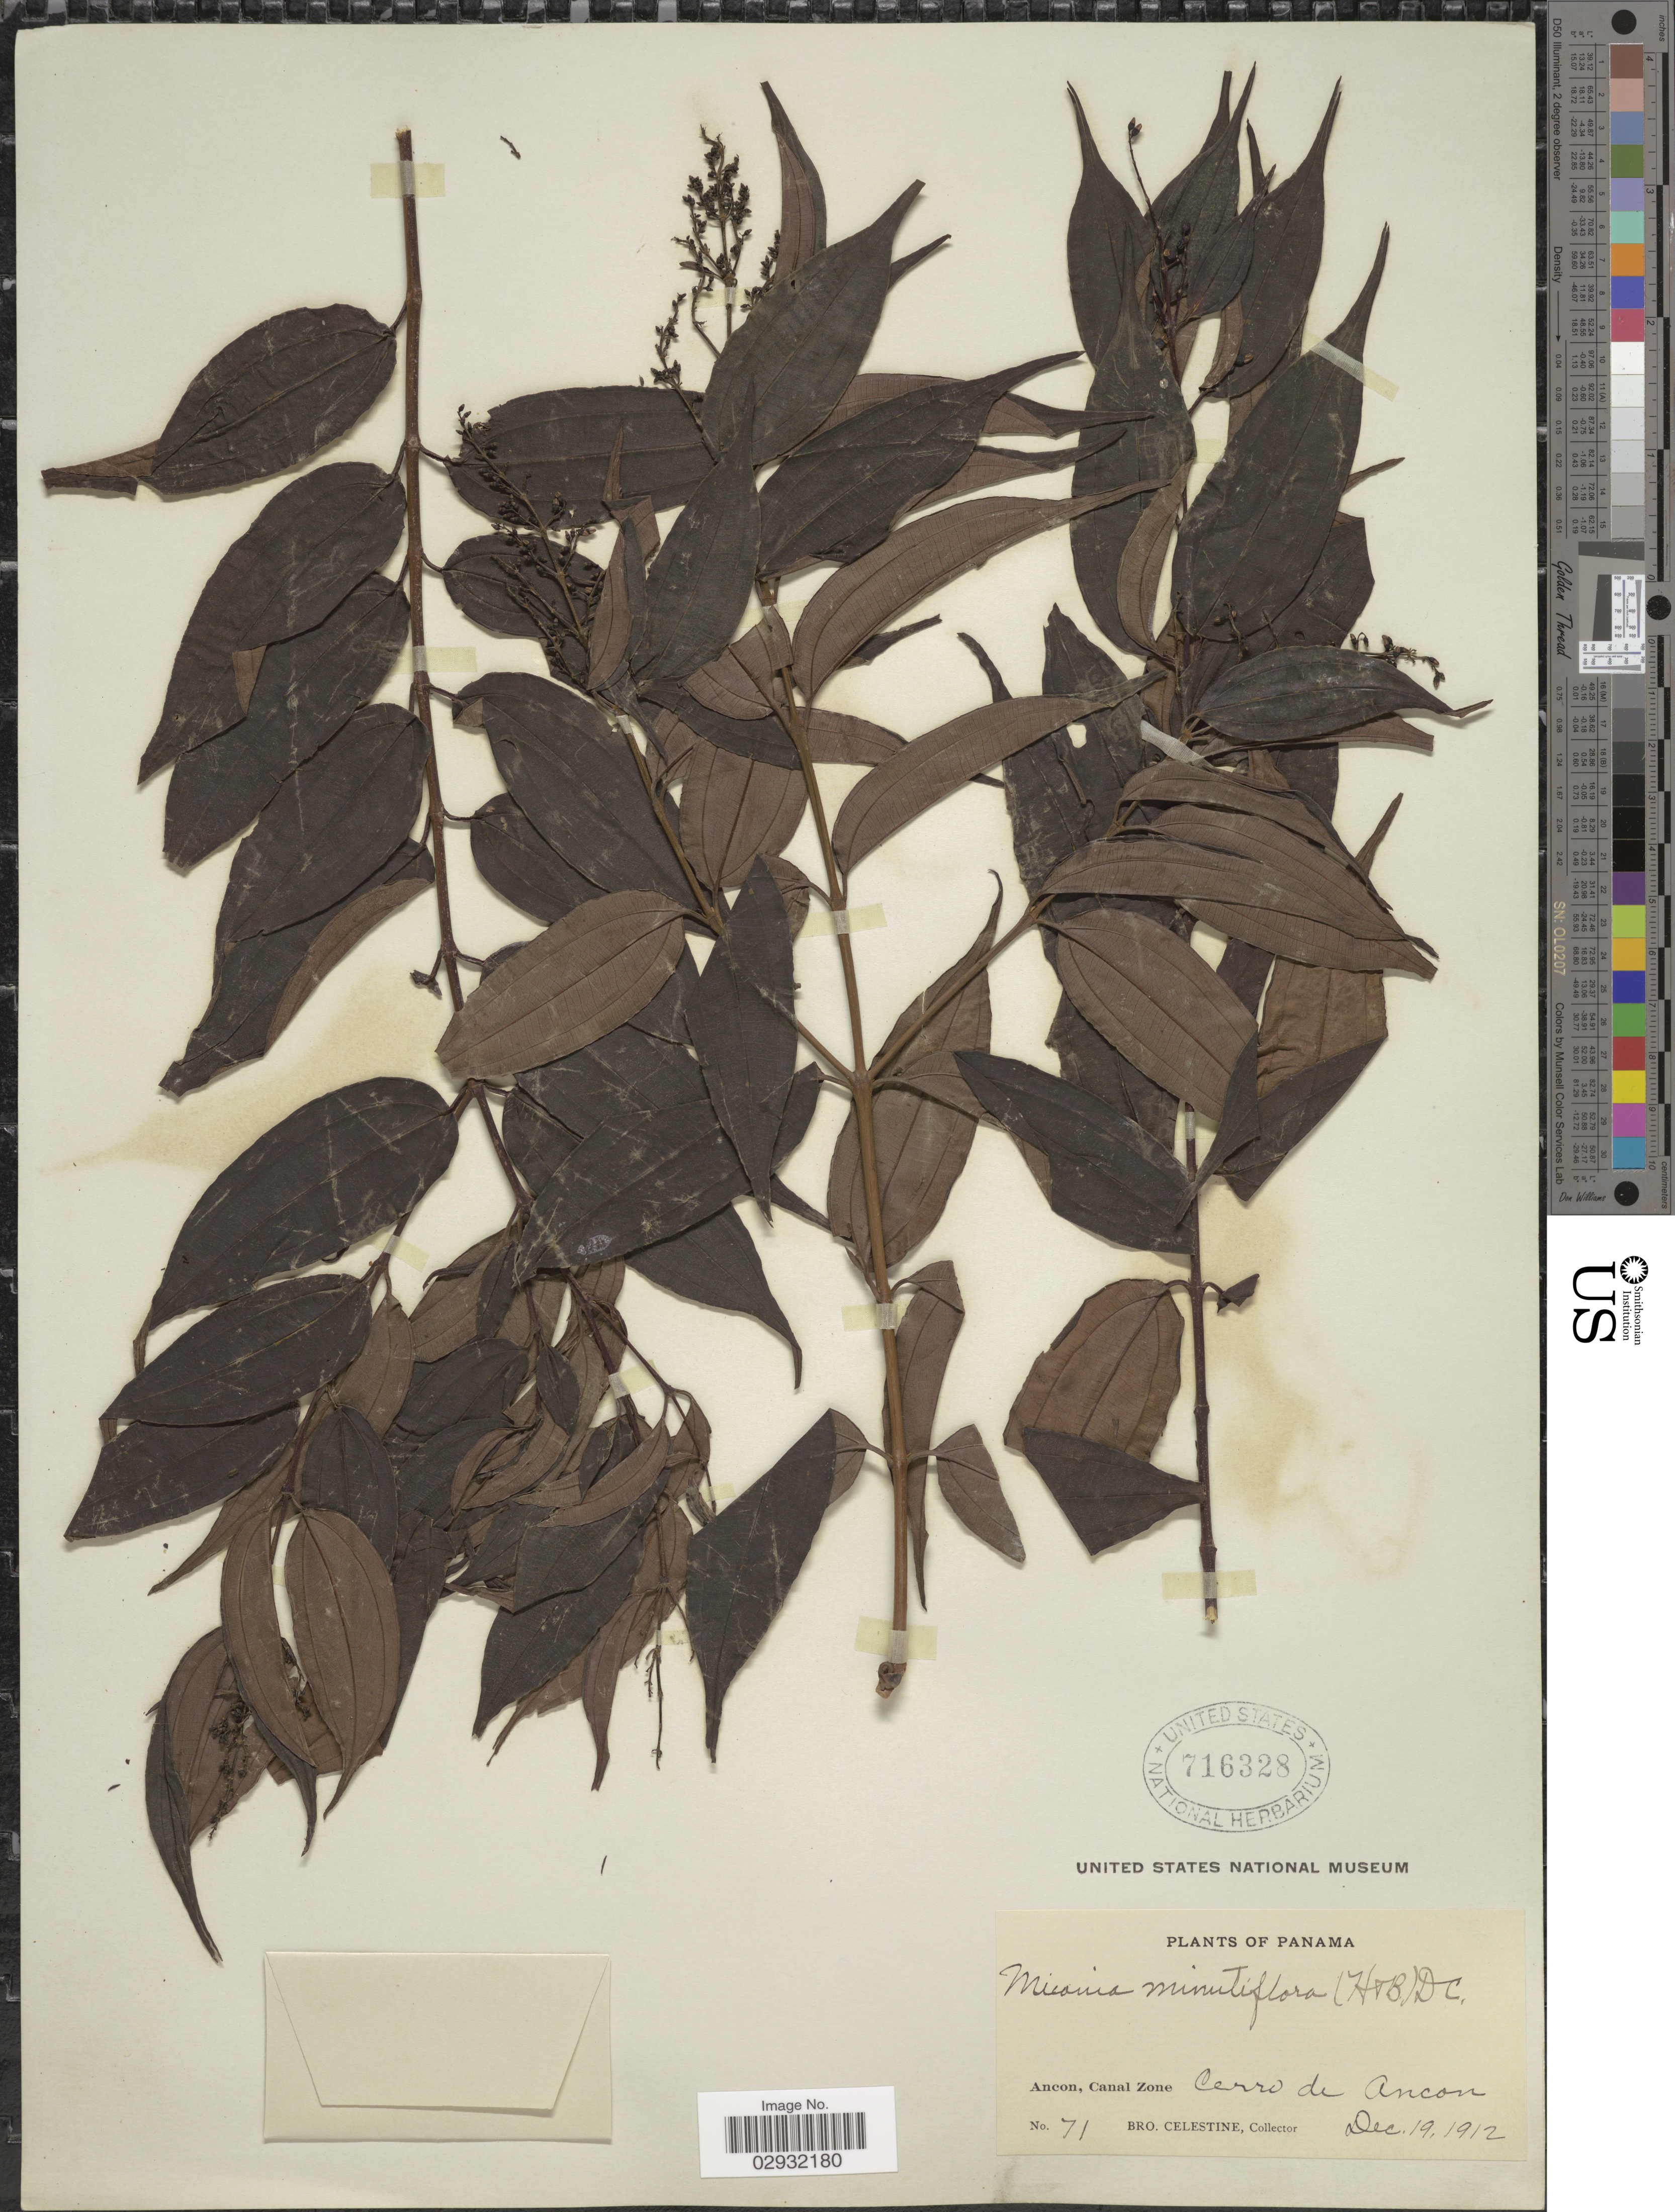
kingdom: Plantae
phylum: Tracheophyta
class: Magnoliopsida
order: Myrtales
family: Melastomataceae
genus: Miconia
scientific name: Miconia borealis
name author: Gleason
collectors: B. Celestine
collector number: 71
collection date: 1912-12-19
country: Panama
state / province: Colón / Panamá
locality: Ancon, Canal Zone, Cerro de Ancon.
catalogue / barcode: US 716328